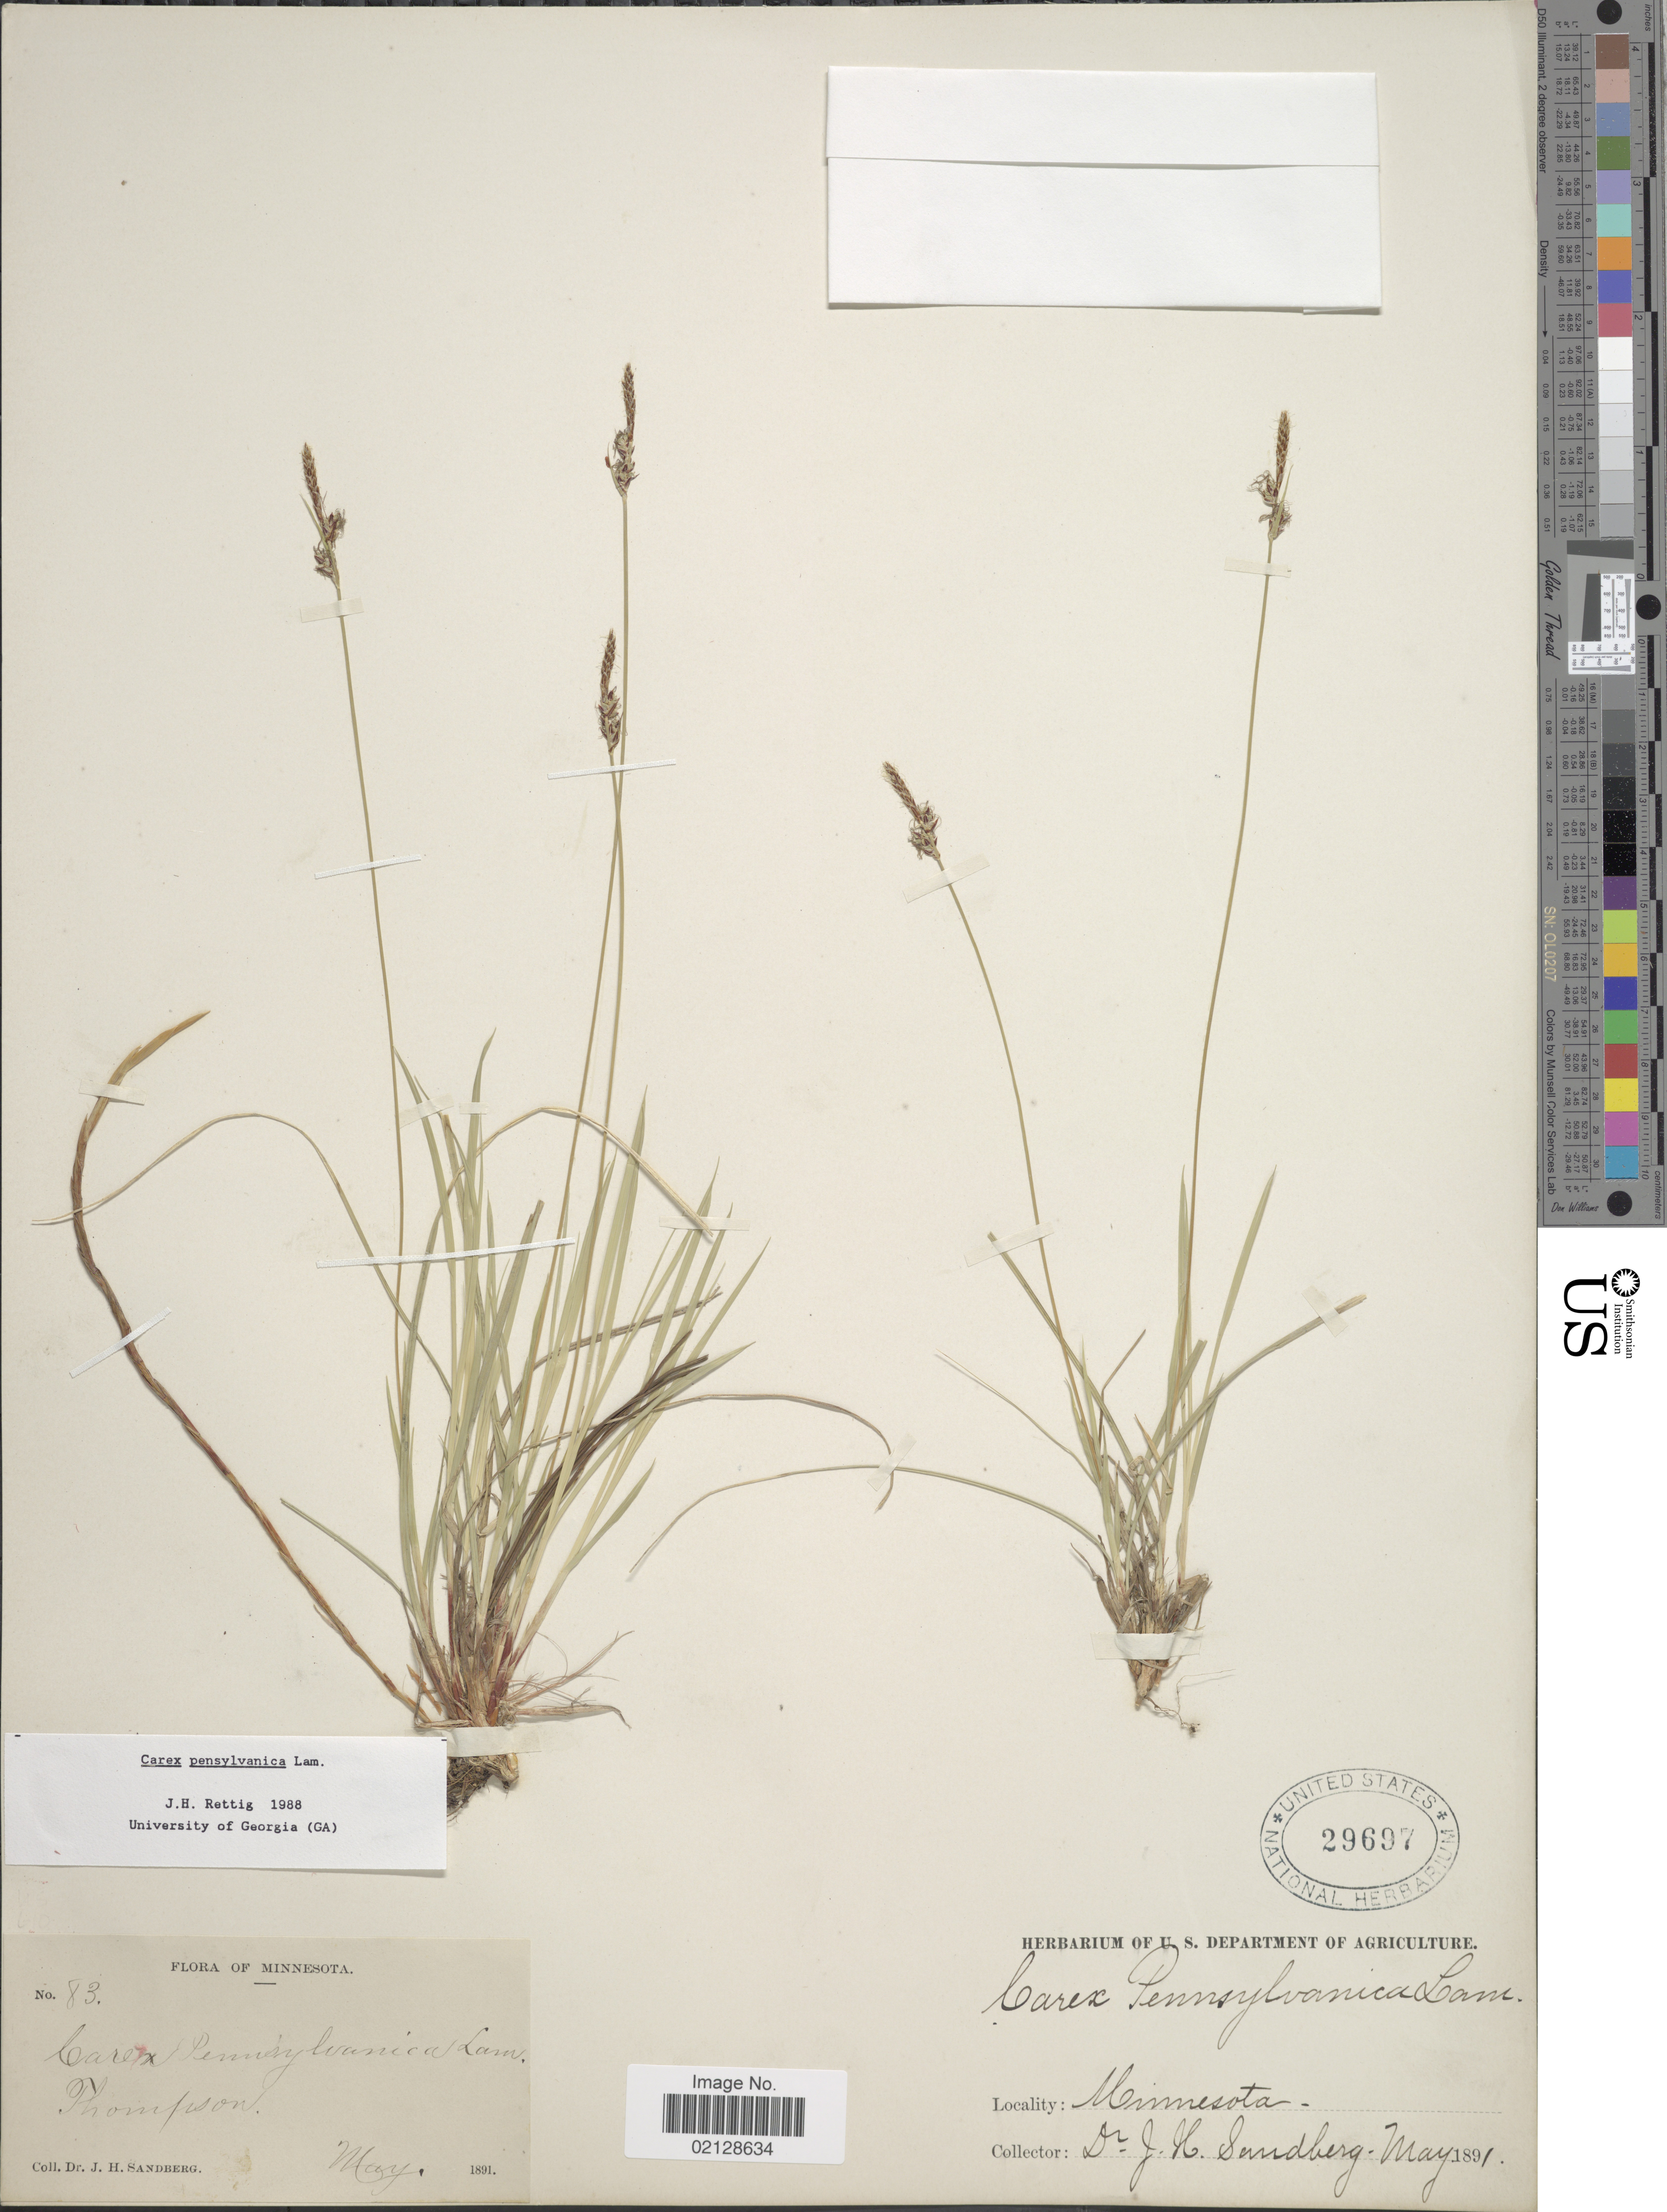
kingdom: Plantae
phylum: Tracheophyta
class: Liliopsida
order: Poales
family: Cyperaceae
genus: Carex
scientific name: Carex pensylvanica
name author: Lam.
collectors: J. H. Sandberg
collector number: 83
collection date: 1891-05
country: United States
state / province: Minnesota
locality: Thompson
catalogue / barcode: US 29697